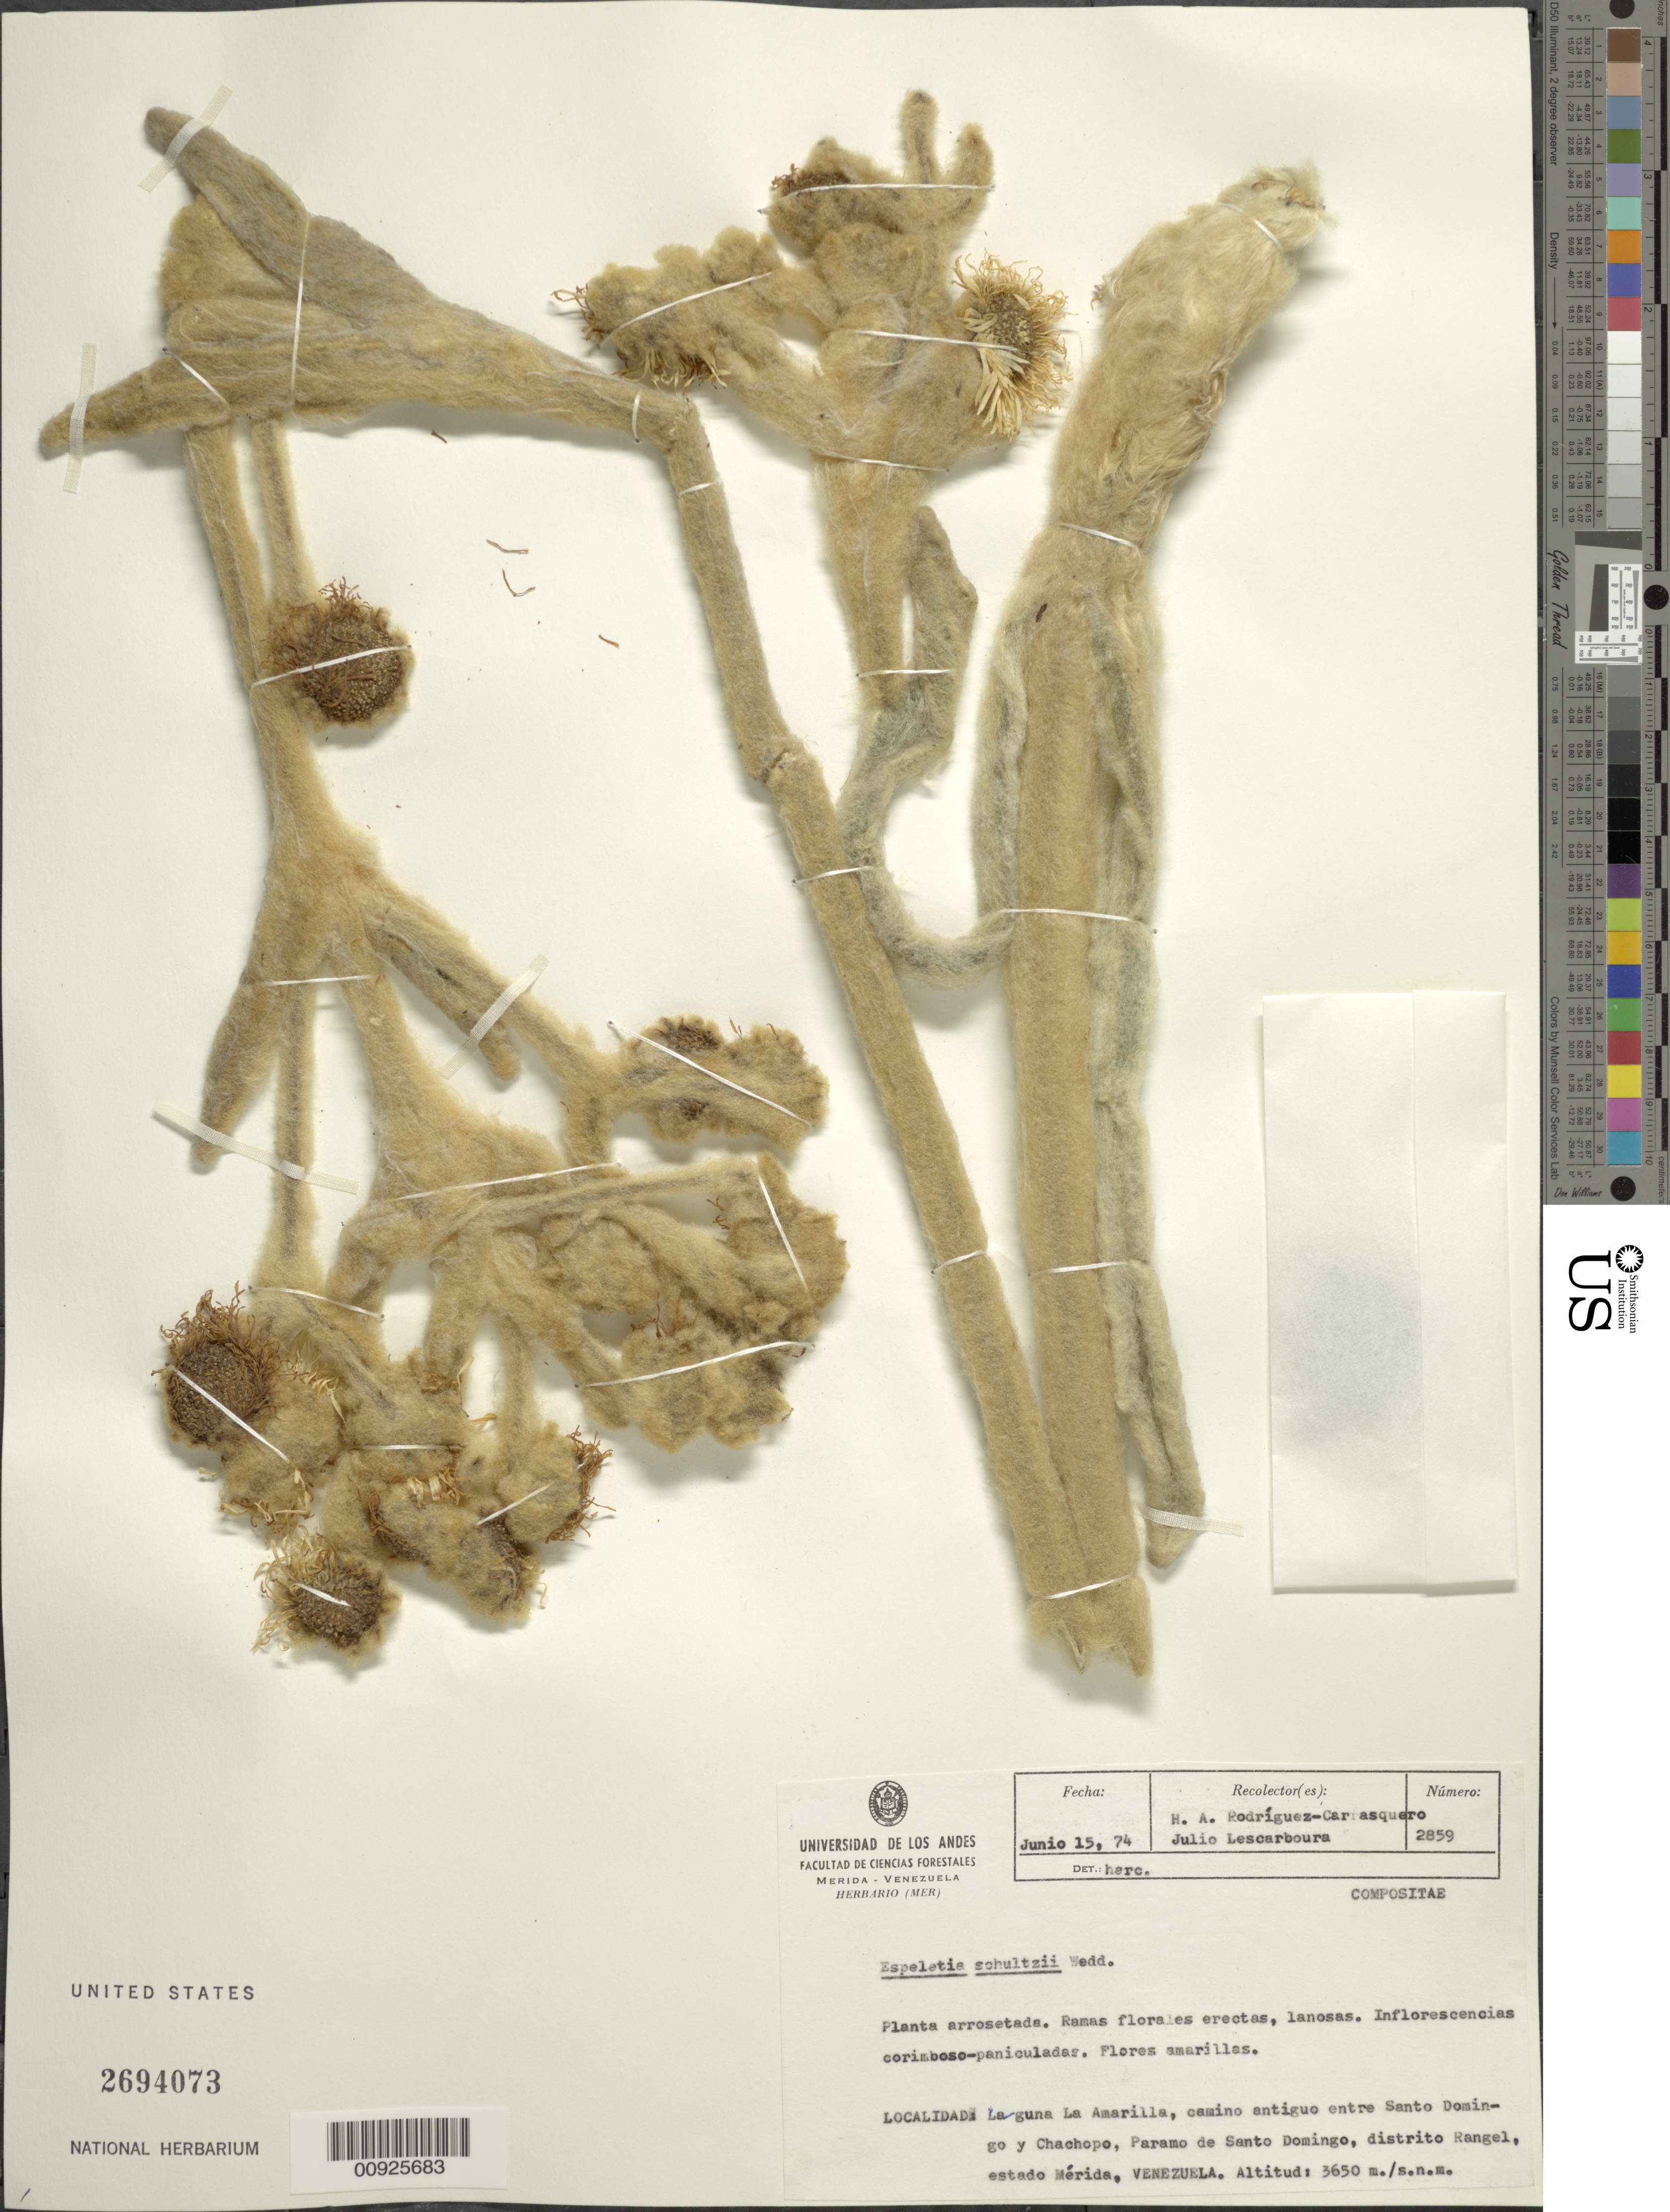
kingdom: Plantae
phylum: Tracheophyta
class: Magnoliopsida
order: Asterales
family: Asteraceae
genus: Espeletia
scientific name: Espeletia schultzii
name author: Wedd.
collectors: H. A. Rodriguez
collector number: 2859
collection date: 1974-06-15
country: Venezuela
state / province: Mérida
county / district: Rangel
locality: Laguna La Amarilla, camino antiguo entre santo Domingo y Chachopo, Páramo de Santo Domingo.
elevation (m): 3650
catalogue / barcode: US 2694073